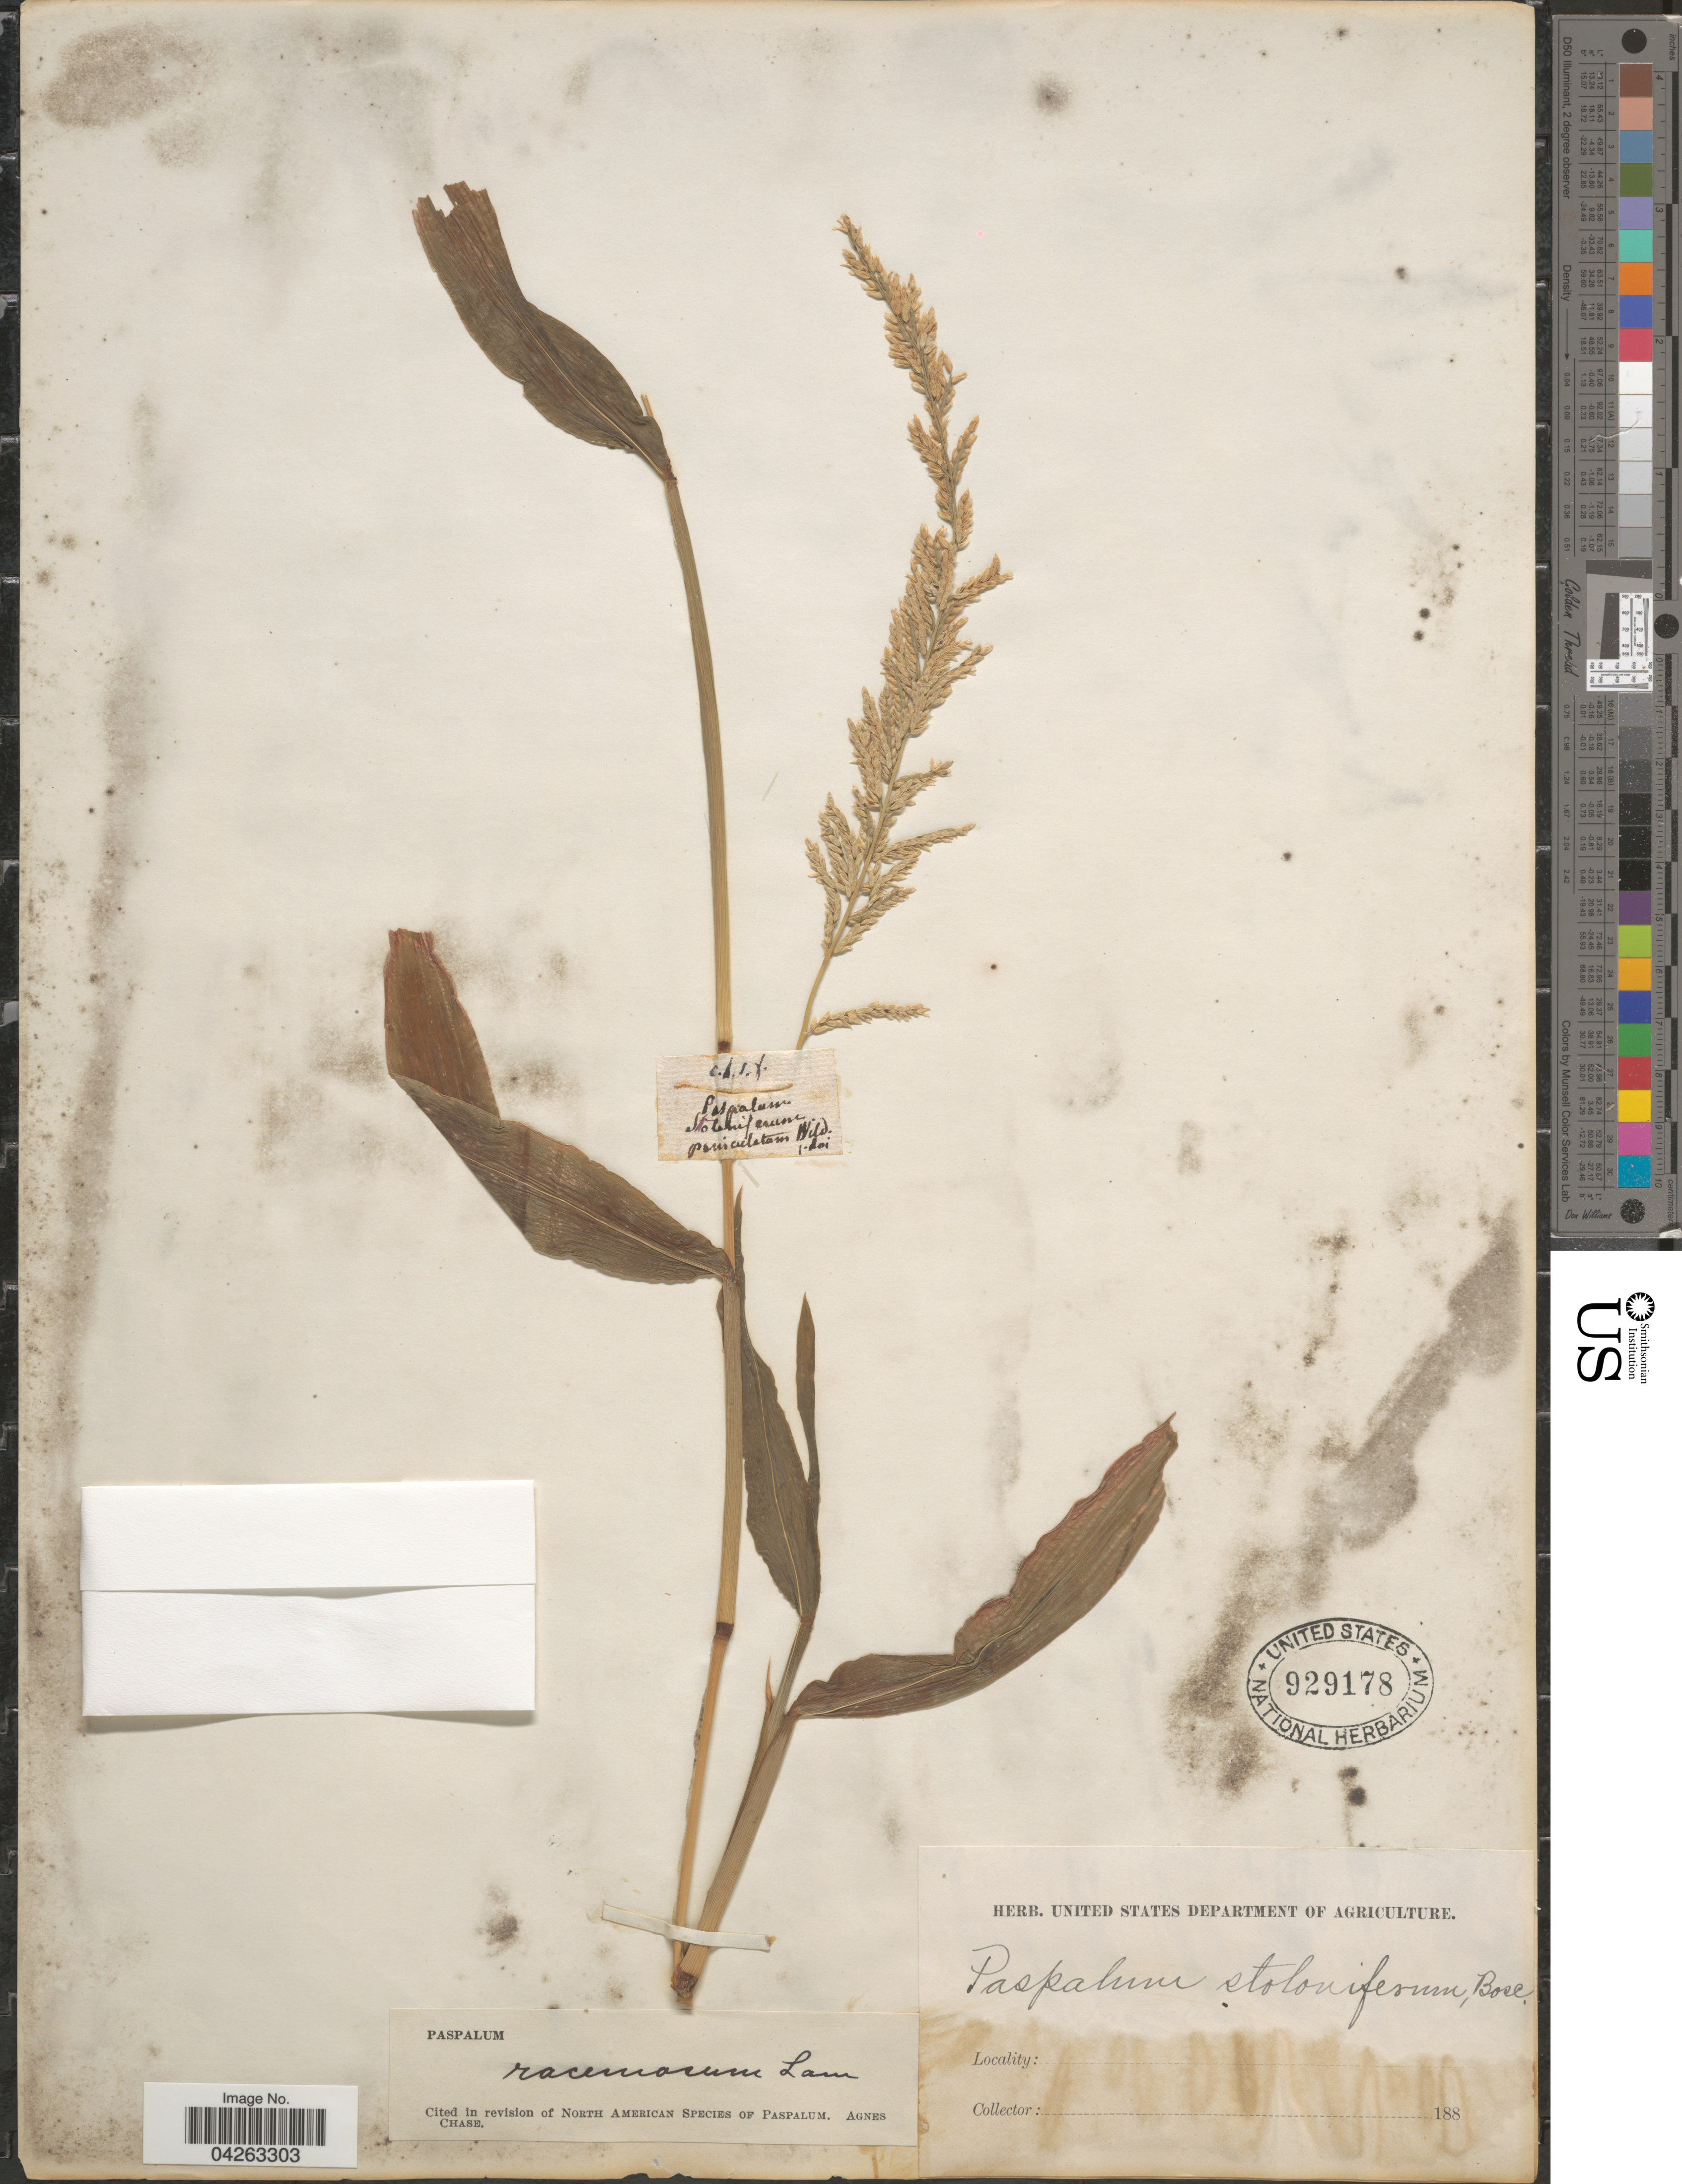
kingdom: Plantae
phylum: Tracheophyta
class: Liliopsida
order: Poales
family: Poaceae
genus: Paspalum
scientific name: Paspalum racemosum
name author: Nutt.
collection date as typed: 188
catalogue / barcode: US 929178